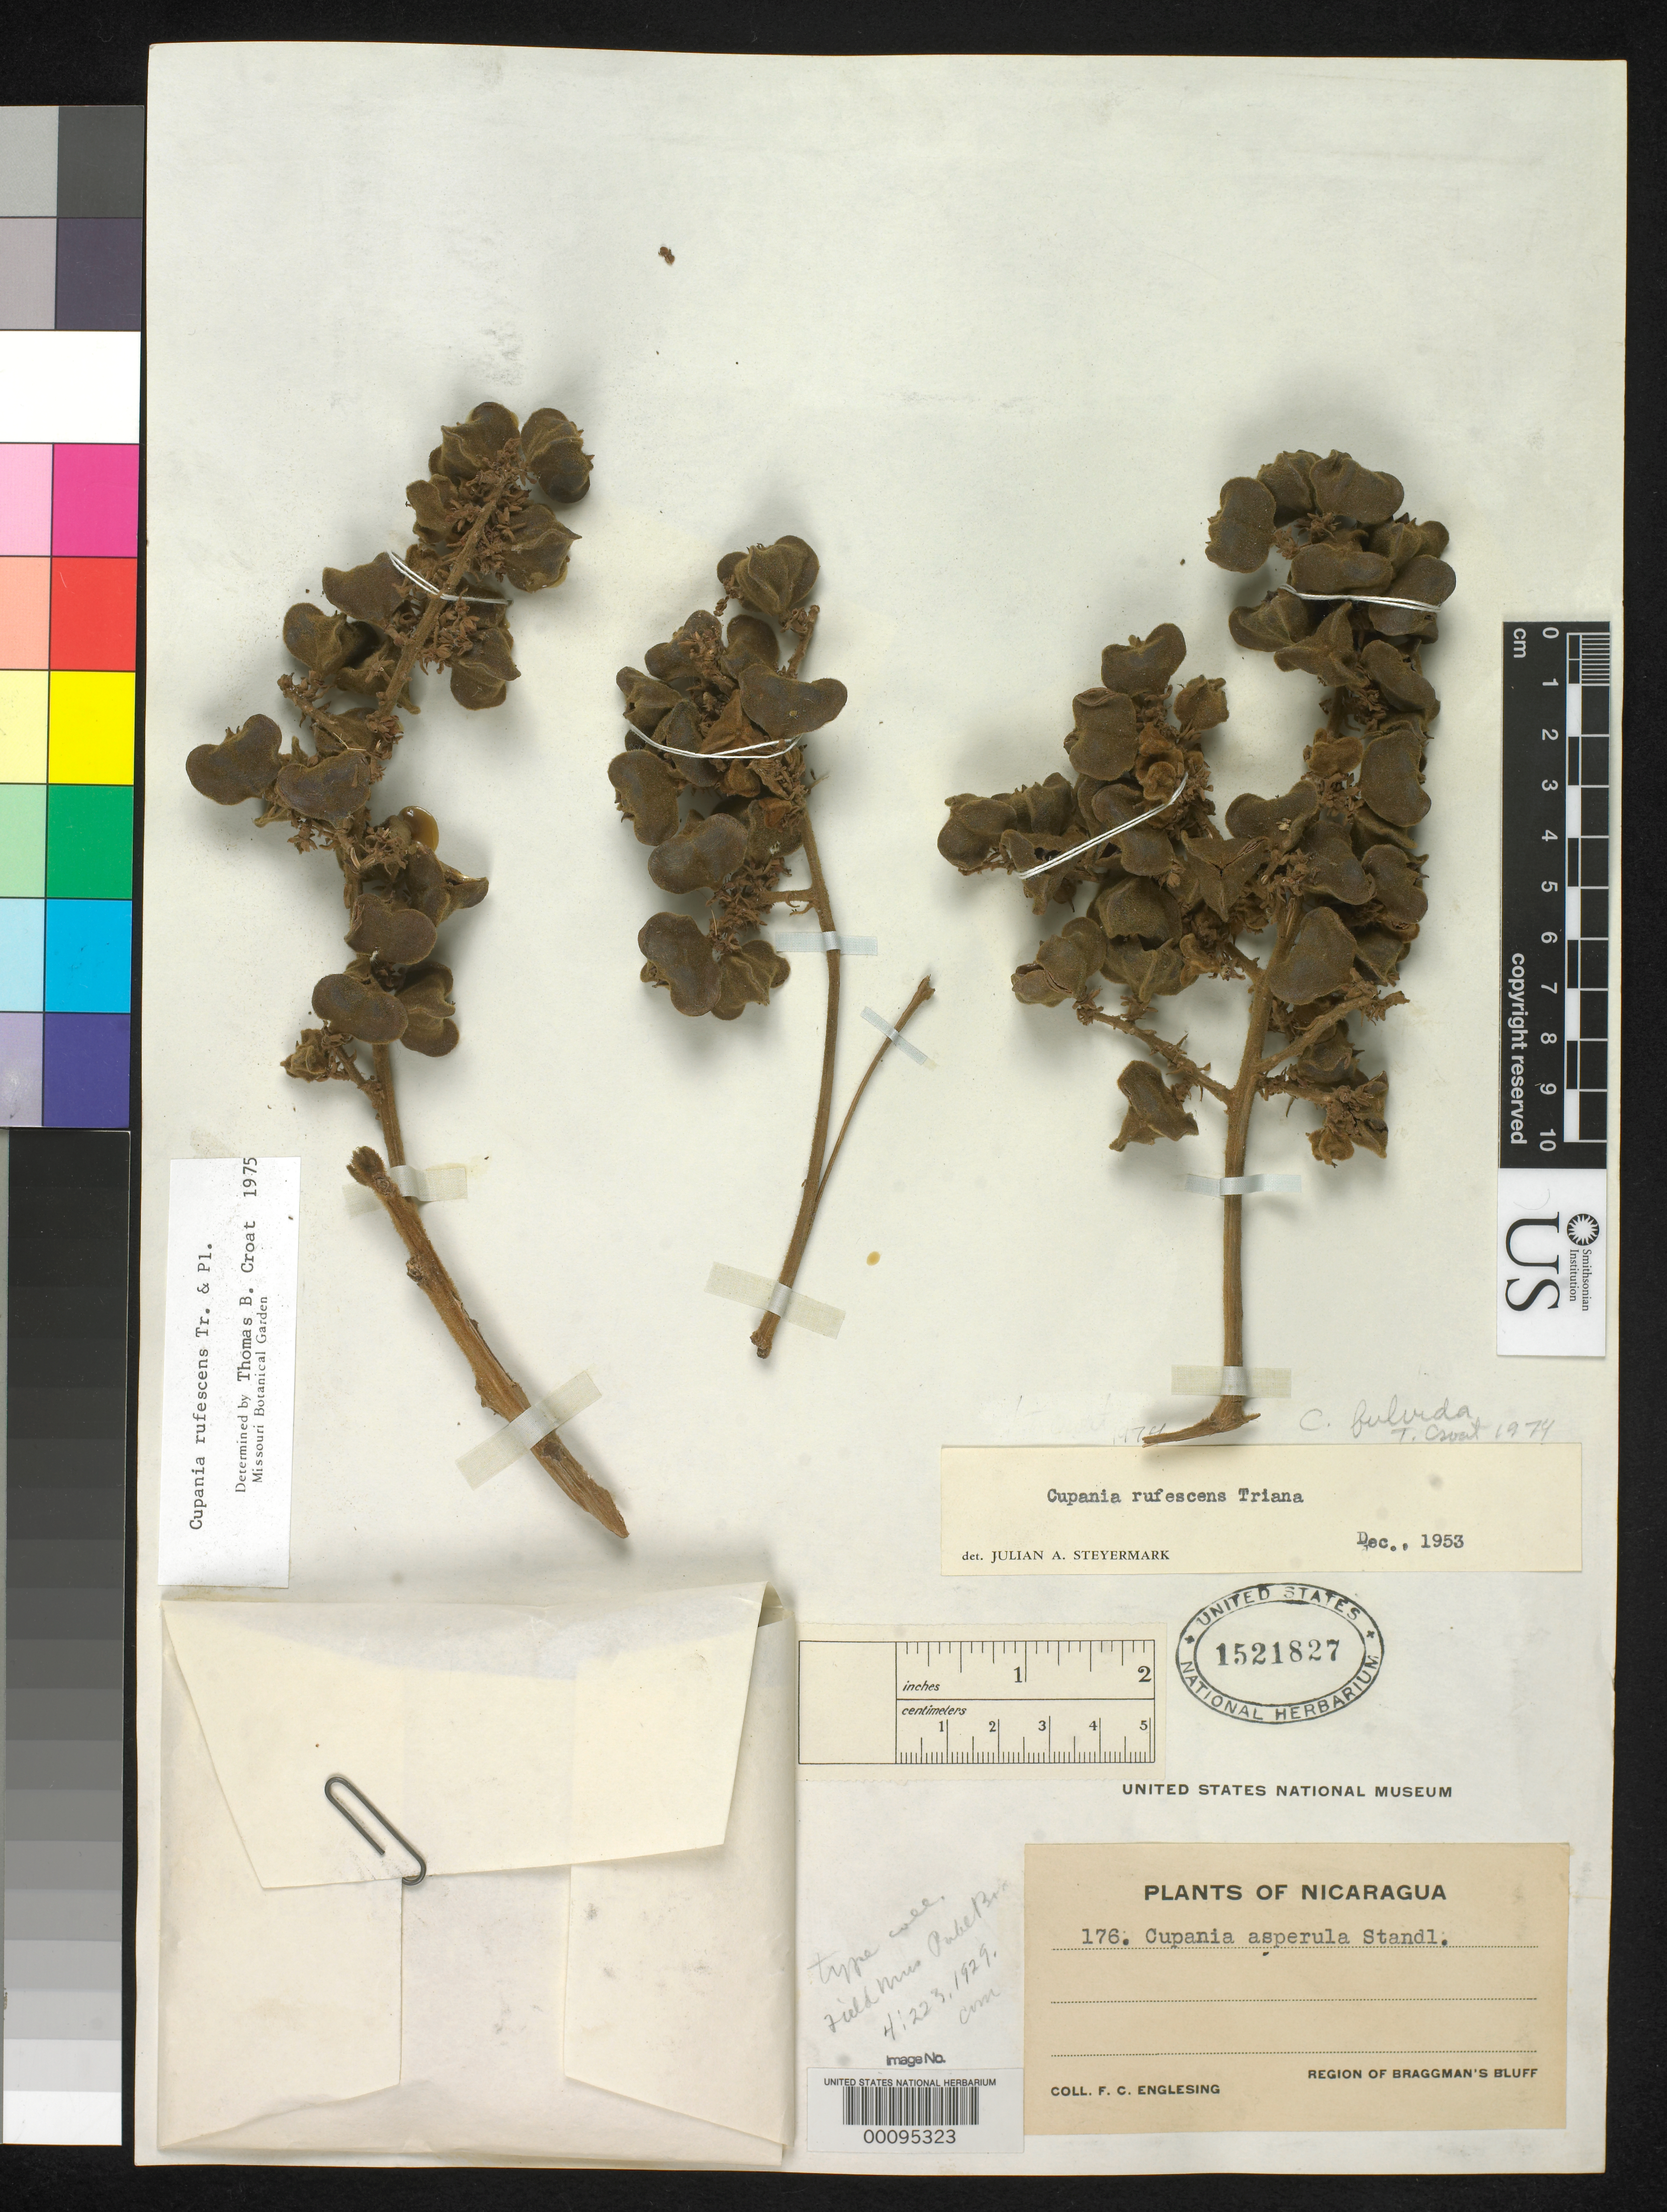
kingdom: Plantae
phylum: Tracheophyta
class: Magnoliopsida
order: Sapindales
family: Sapindaceae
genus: Cupania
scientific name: Cupania asperula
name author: Standl.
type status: Isotype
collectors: F. Englesing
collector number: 176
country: Nicaragua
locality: Region of Braggman's Bluff.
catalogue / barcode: US 1521827